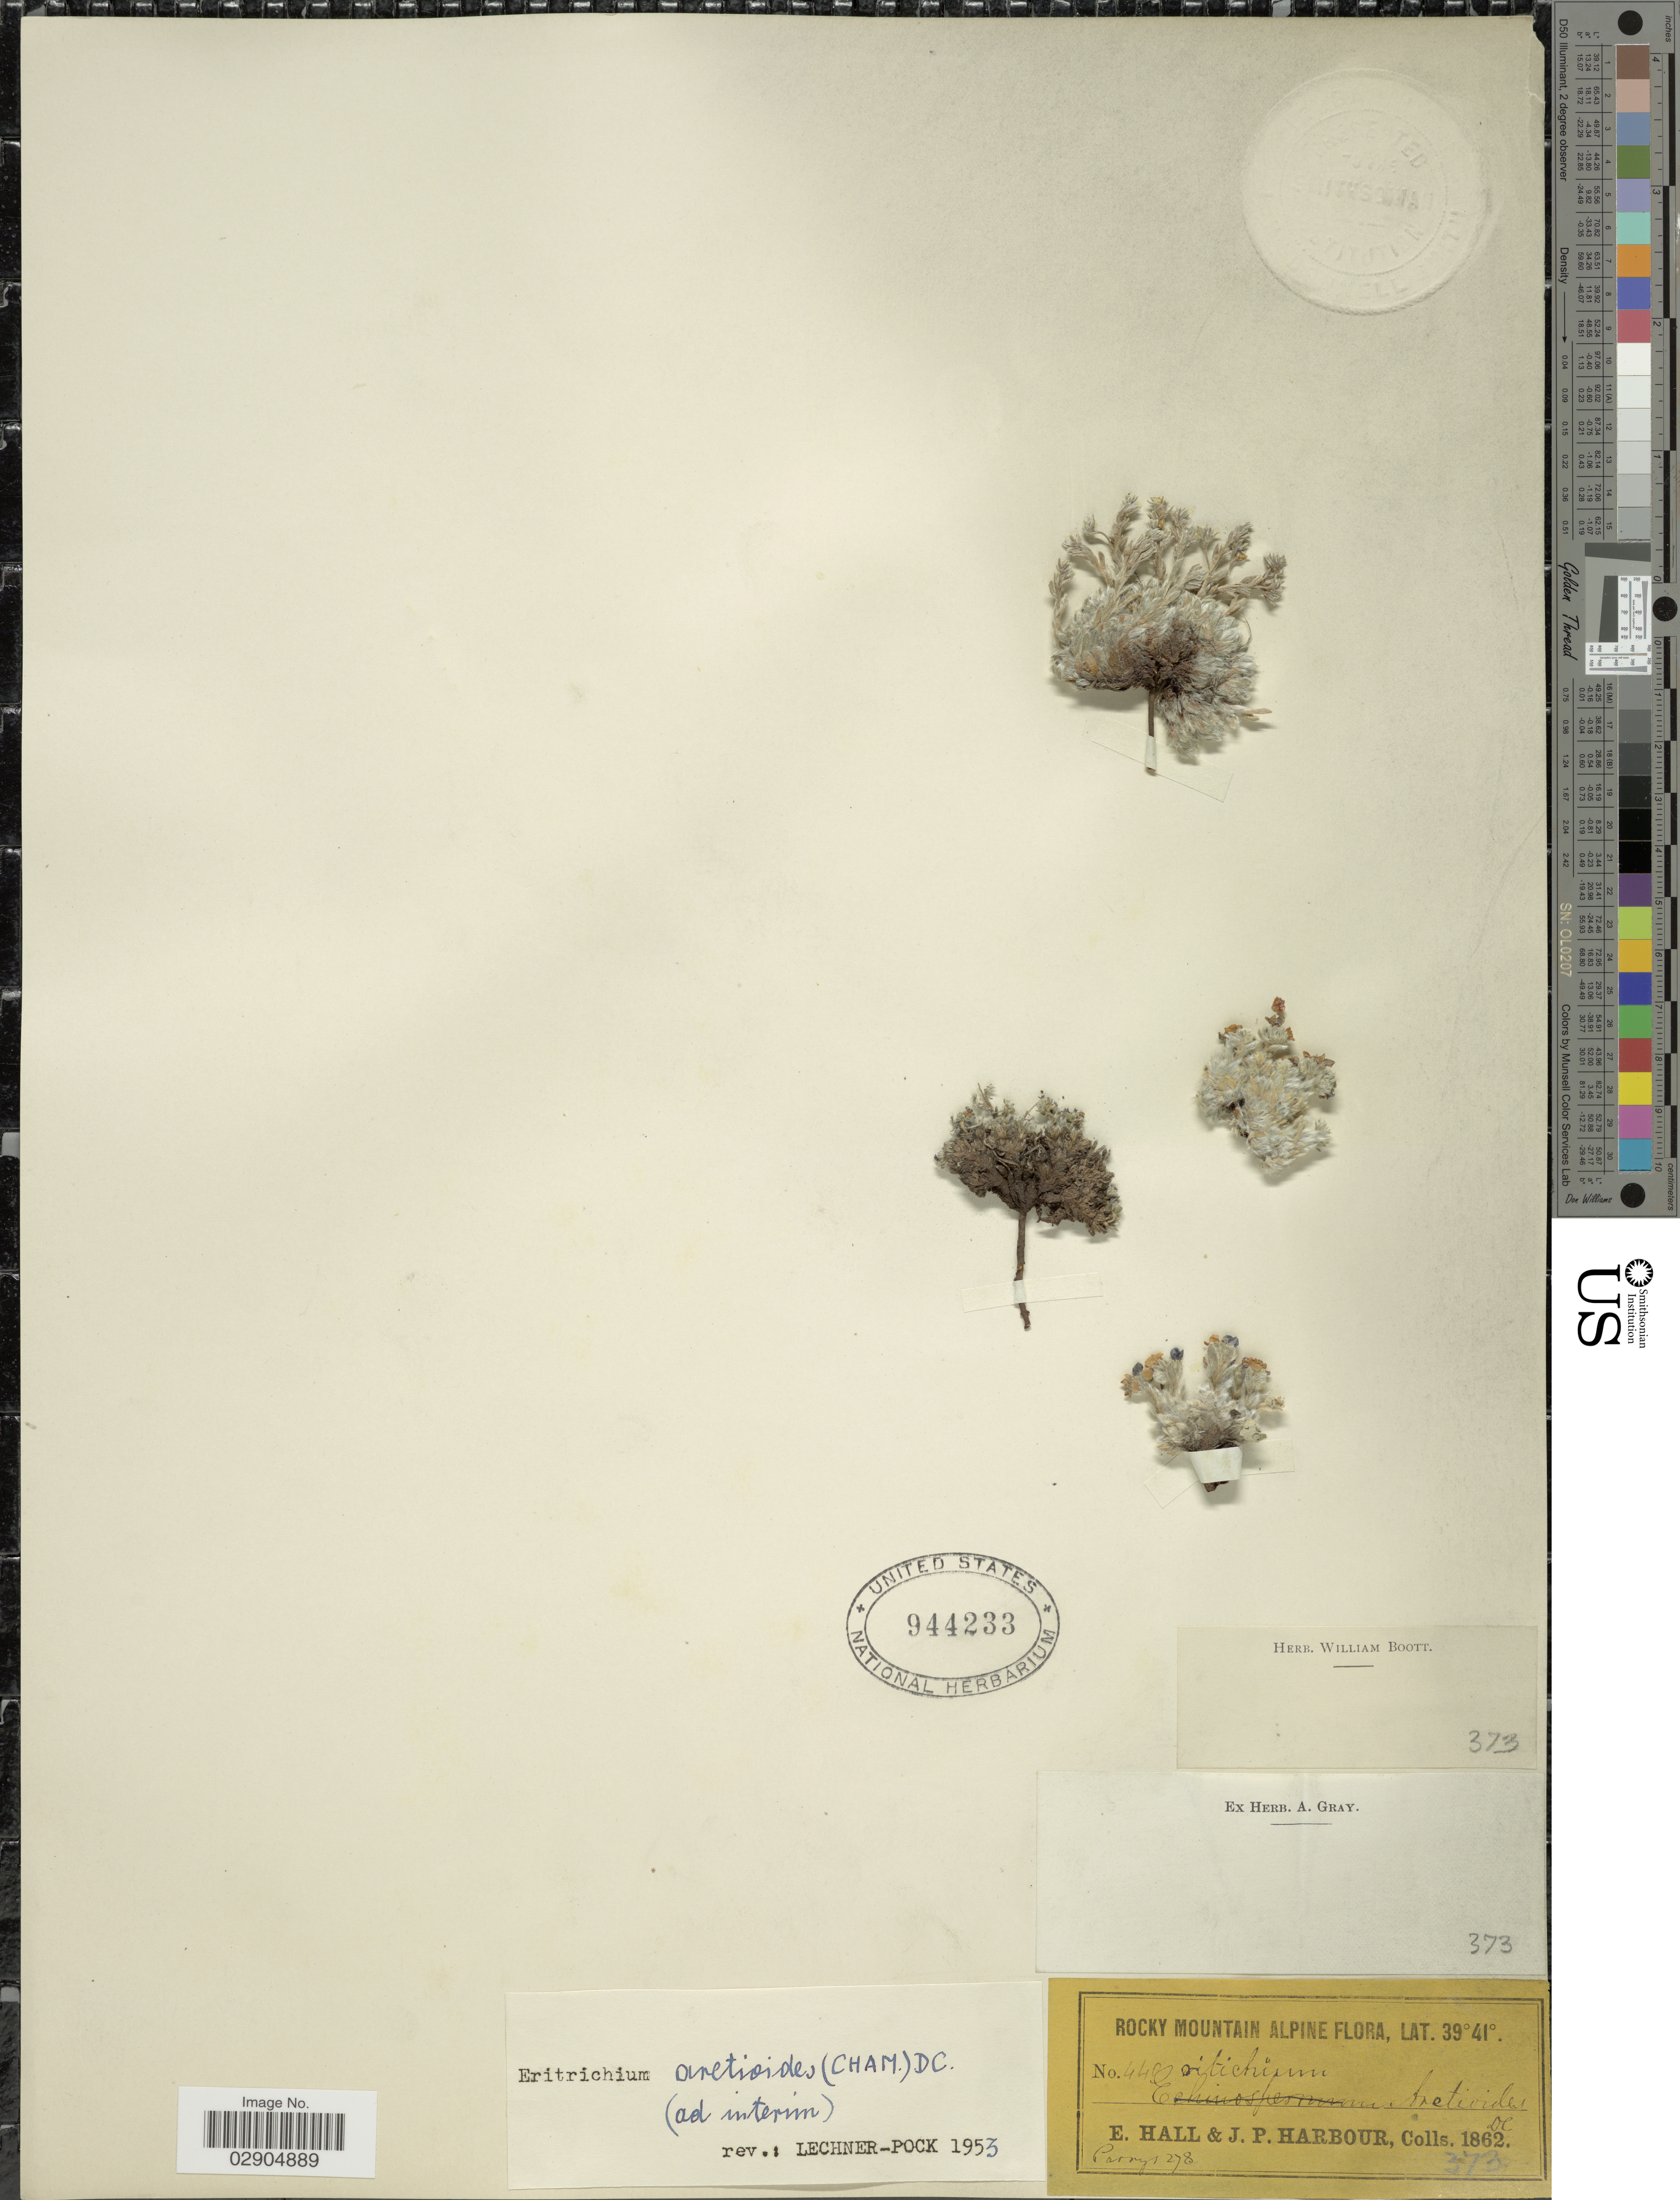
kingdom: Plantae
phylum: Tracheophyta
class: Magnoliopsida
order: Boraginales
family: Boraginaceae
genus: Eritrichium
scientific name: Eritrichium aretioides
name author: (Cham.) DC.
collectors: E. Hall & J. Harbour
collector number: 440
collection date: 1862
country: United States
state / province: Colorado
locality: Rocky Mtns. Alpine.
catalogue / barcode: US 944233